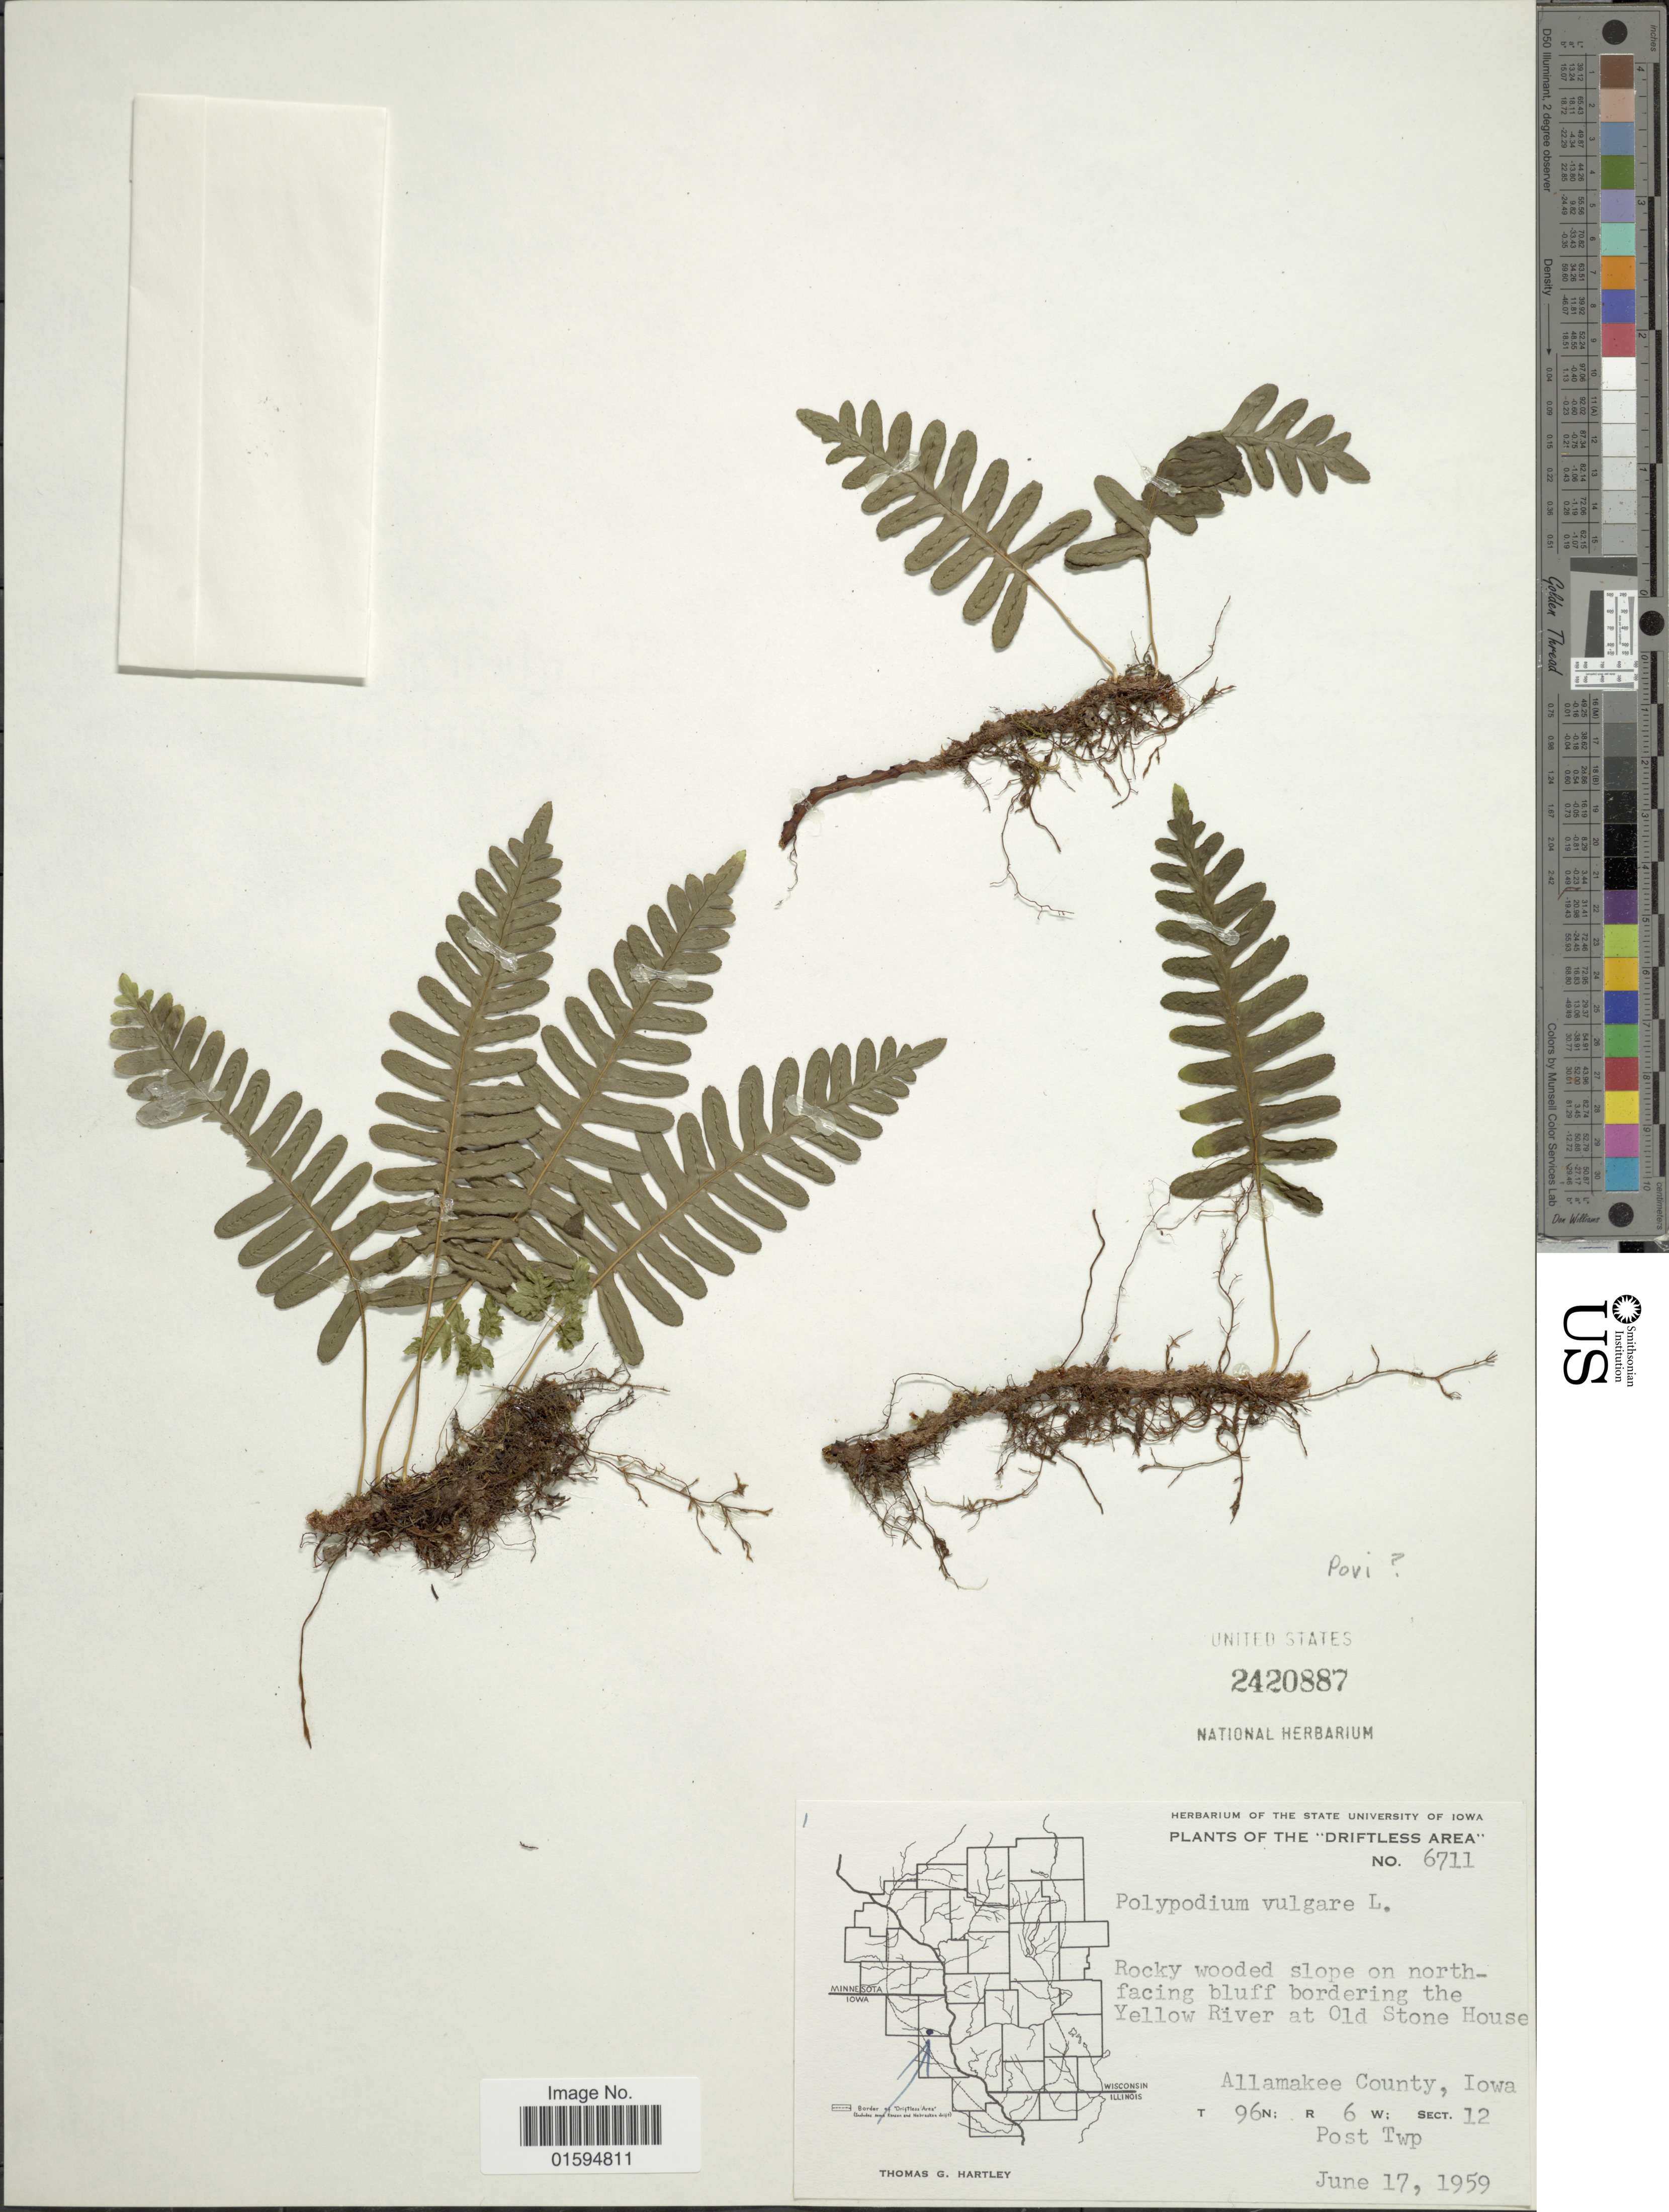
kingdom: Plantae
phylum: Tracheophyta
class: Polypodiopsida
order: Polypodiales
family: Polypodiaceae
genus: Polypodium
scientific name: Polypodium virginianum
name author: L.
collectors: T. G. Hartley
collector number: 6711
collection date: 1959-06-17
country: United States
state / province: Iowa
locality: Driftless Area, Rocky wooded slope on north faceing bluff bordering the Yellow River at Old Stone House, Allamakee County T96N R6 W sect. 12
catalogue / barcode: US 2420887